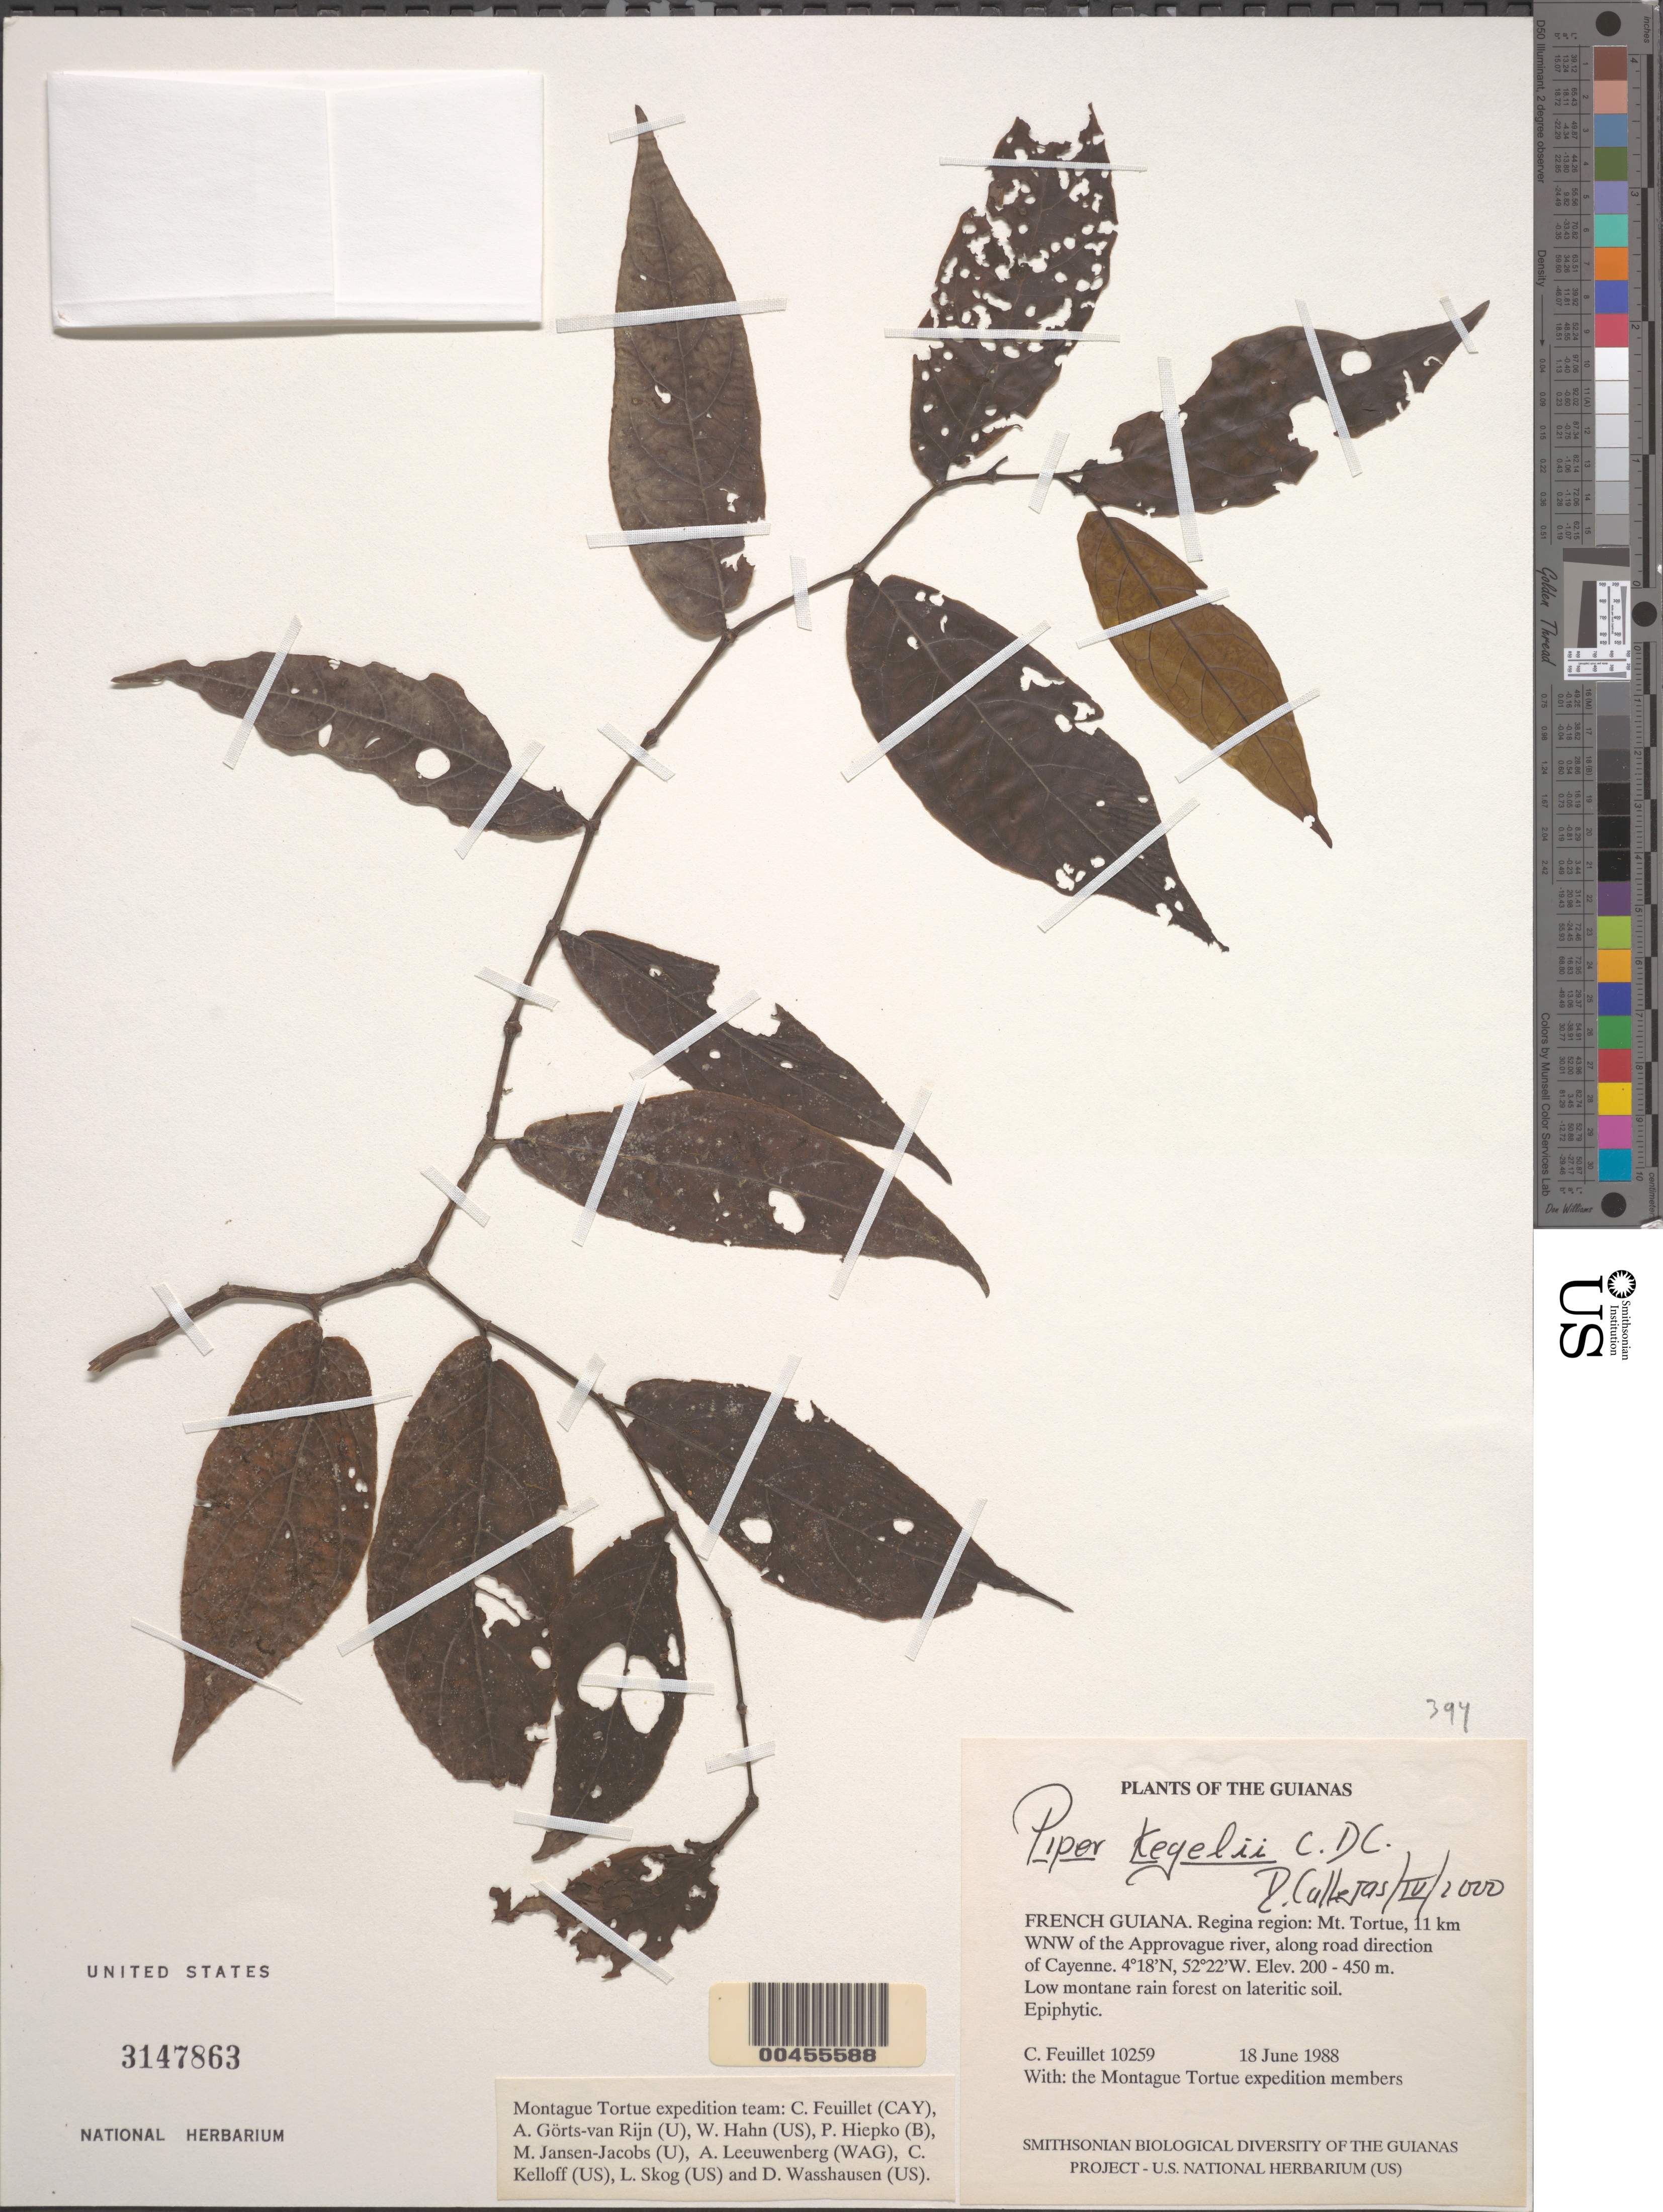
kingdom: Plantae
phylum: Tracheophyta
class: Magnoliopsida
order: Piperales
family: Piperaceae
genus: Piper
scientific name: Piper kegelianum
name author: (Miq.) C. DC.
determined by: Callejas, Ricardo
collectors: C. Feuillet & Montagne Torte Exped. members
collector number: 10259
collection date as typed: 18 June 1988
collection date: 1988-06-18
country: French Guiana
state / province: Cayenne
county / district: Regina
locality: Mt. Tortue, 11 km WNW of the Approuague river, along road direction of Cayenne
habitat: Low montane rain forest on lateritic soil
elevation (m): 200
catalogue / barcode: US 3147863